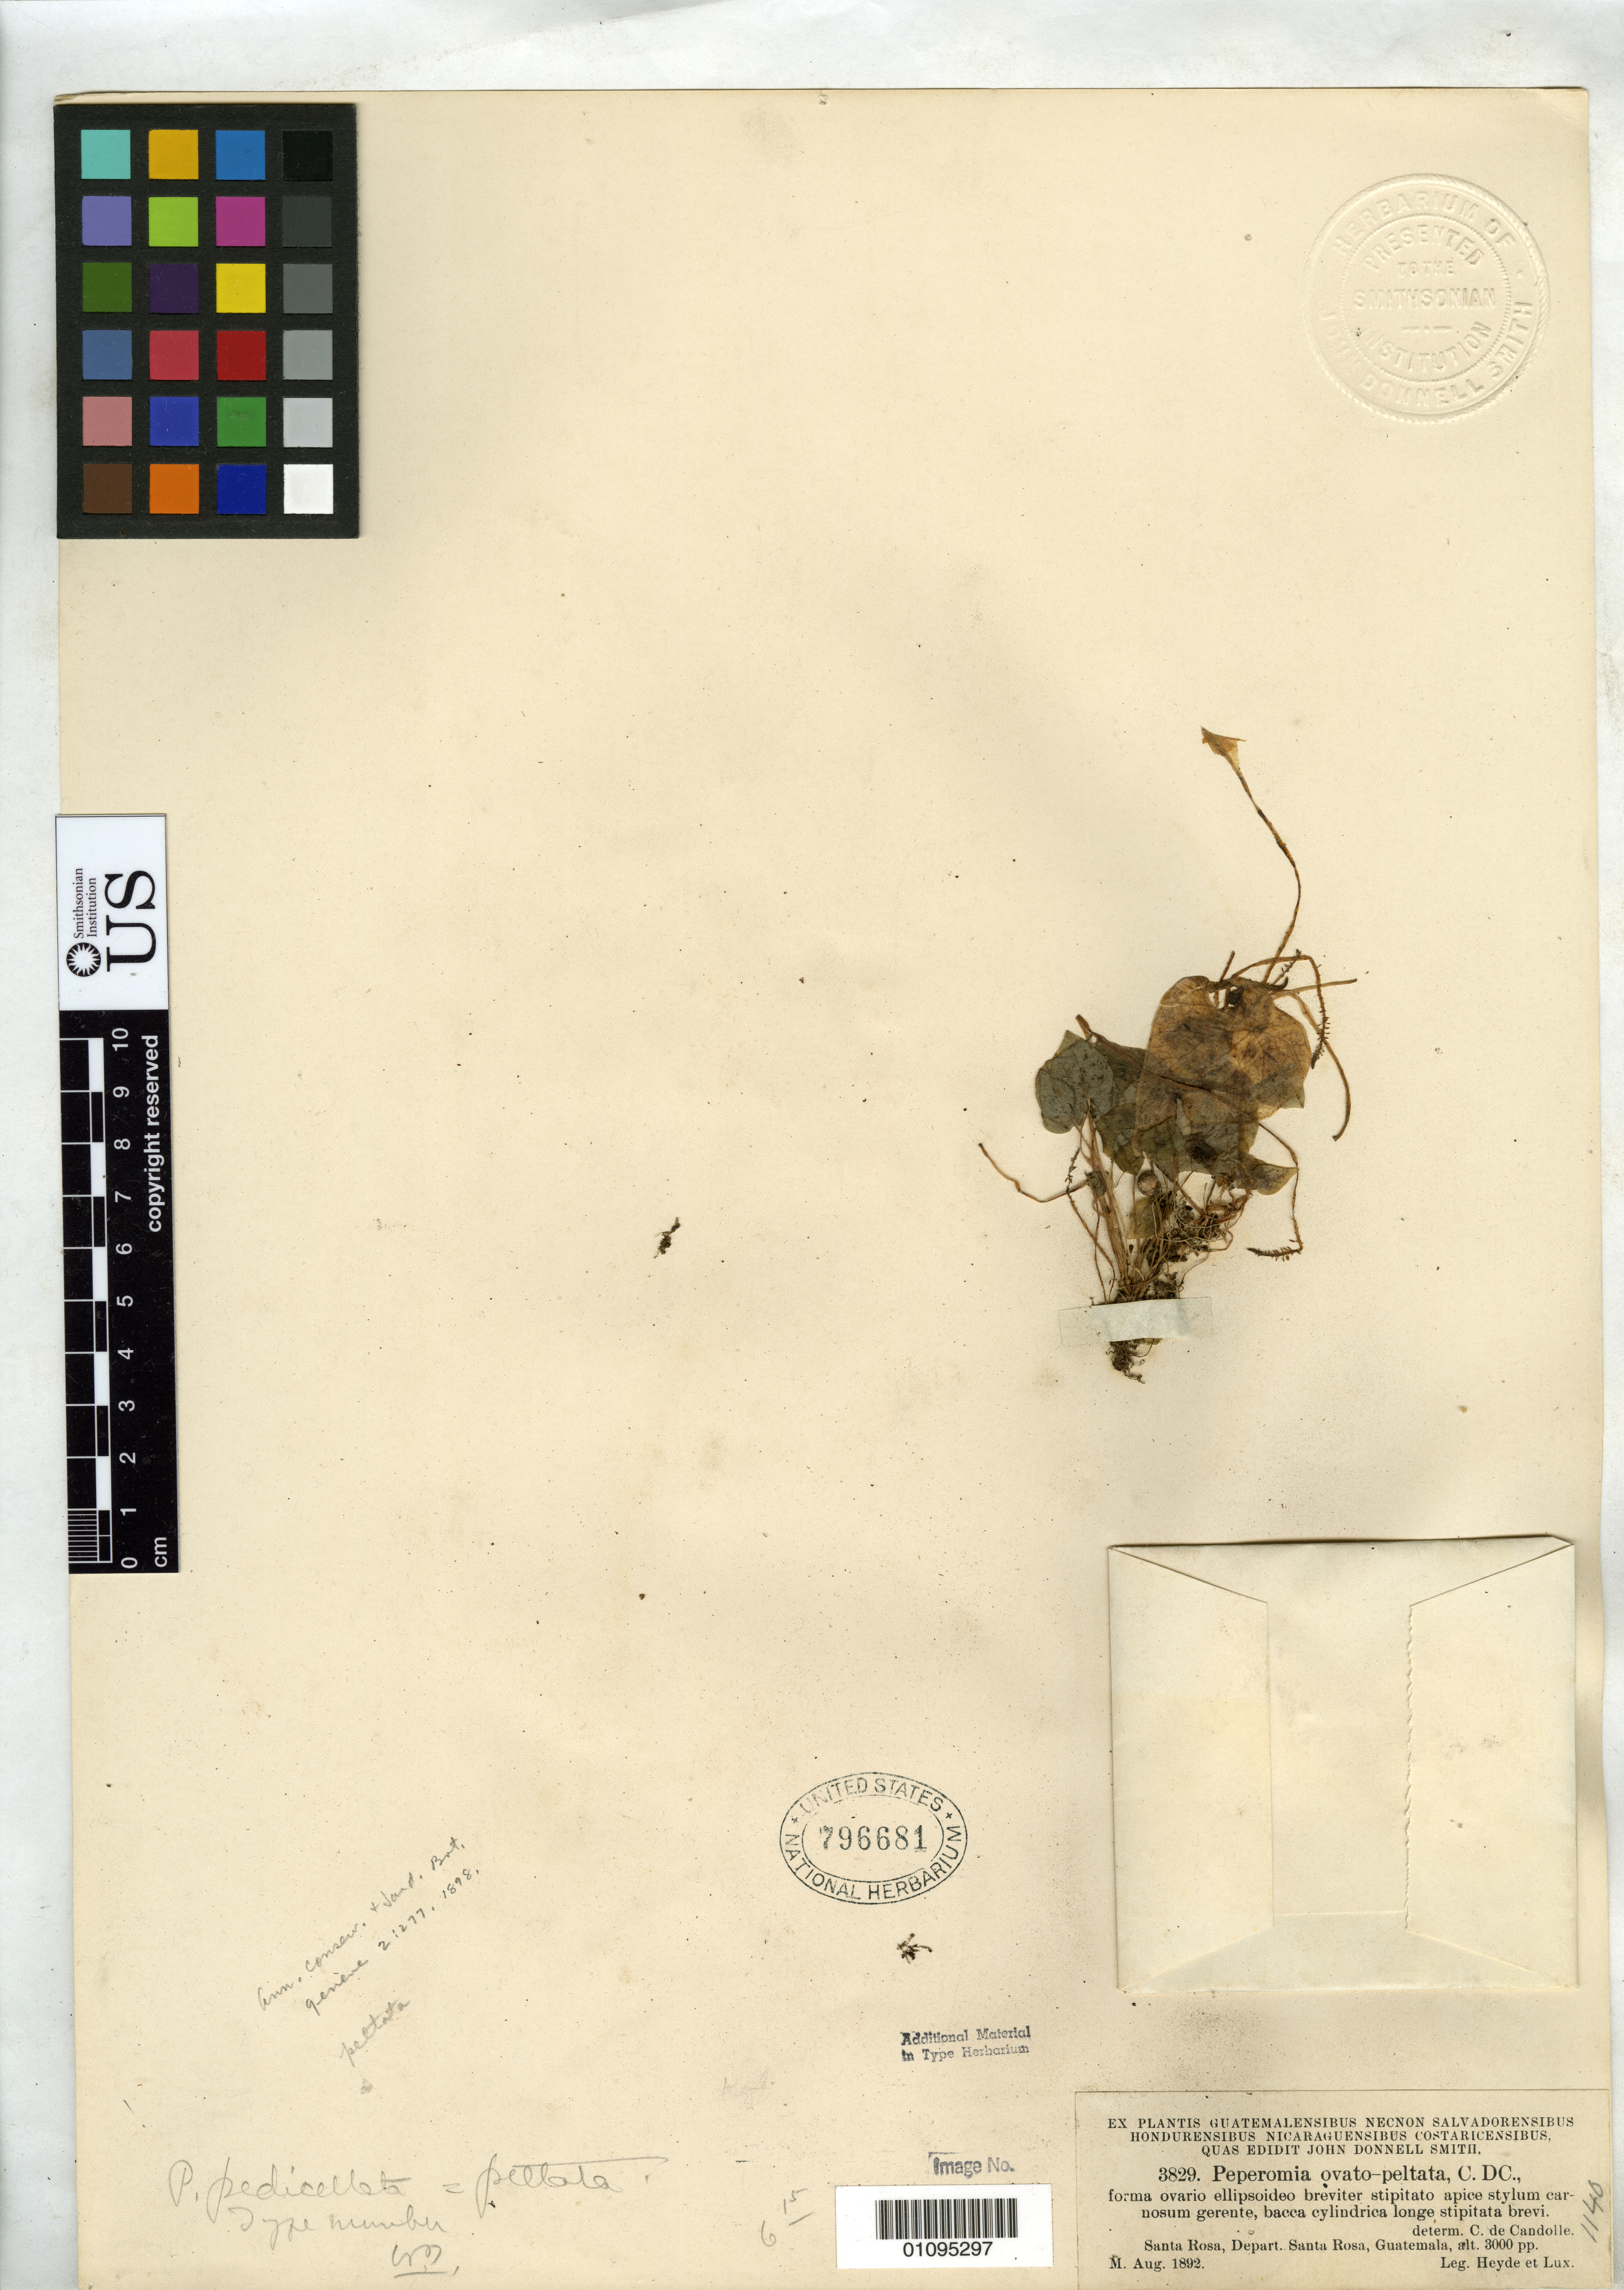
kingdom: Plantae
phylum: Tracheophyta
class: Magnoliopsida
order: Piperales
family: Piperaceae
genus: Peperomia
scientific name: Peperomia peltata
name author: C. DC.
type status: Isotype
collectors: E. T. Heyde & E. Lux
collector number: J.D.S. 3829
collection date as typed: Aug 1892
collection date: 1892-08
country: Guatemala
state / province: Santa Rosa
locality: Santa Rosa, Depart. Santa Rosa, Guatemala.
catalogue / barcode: US 796681